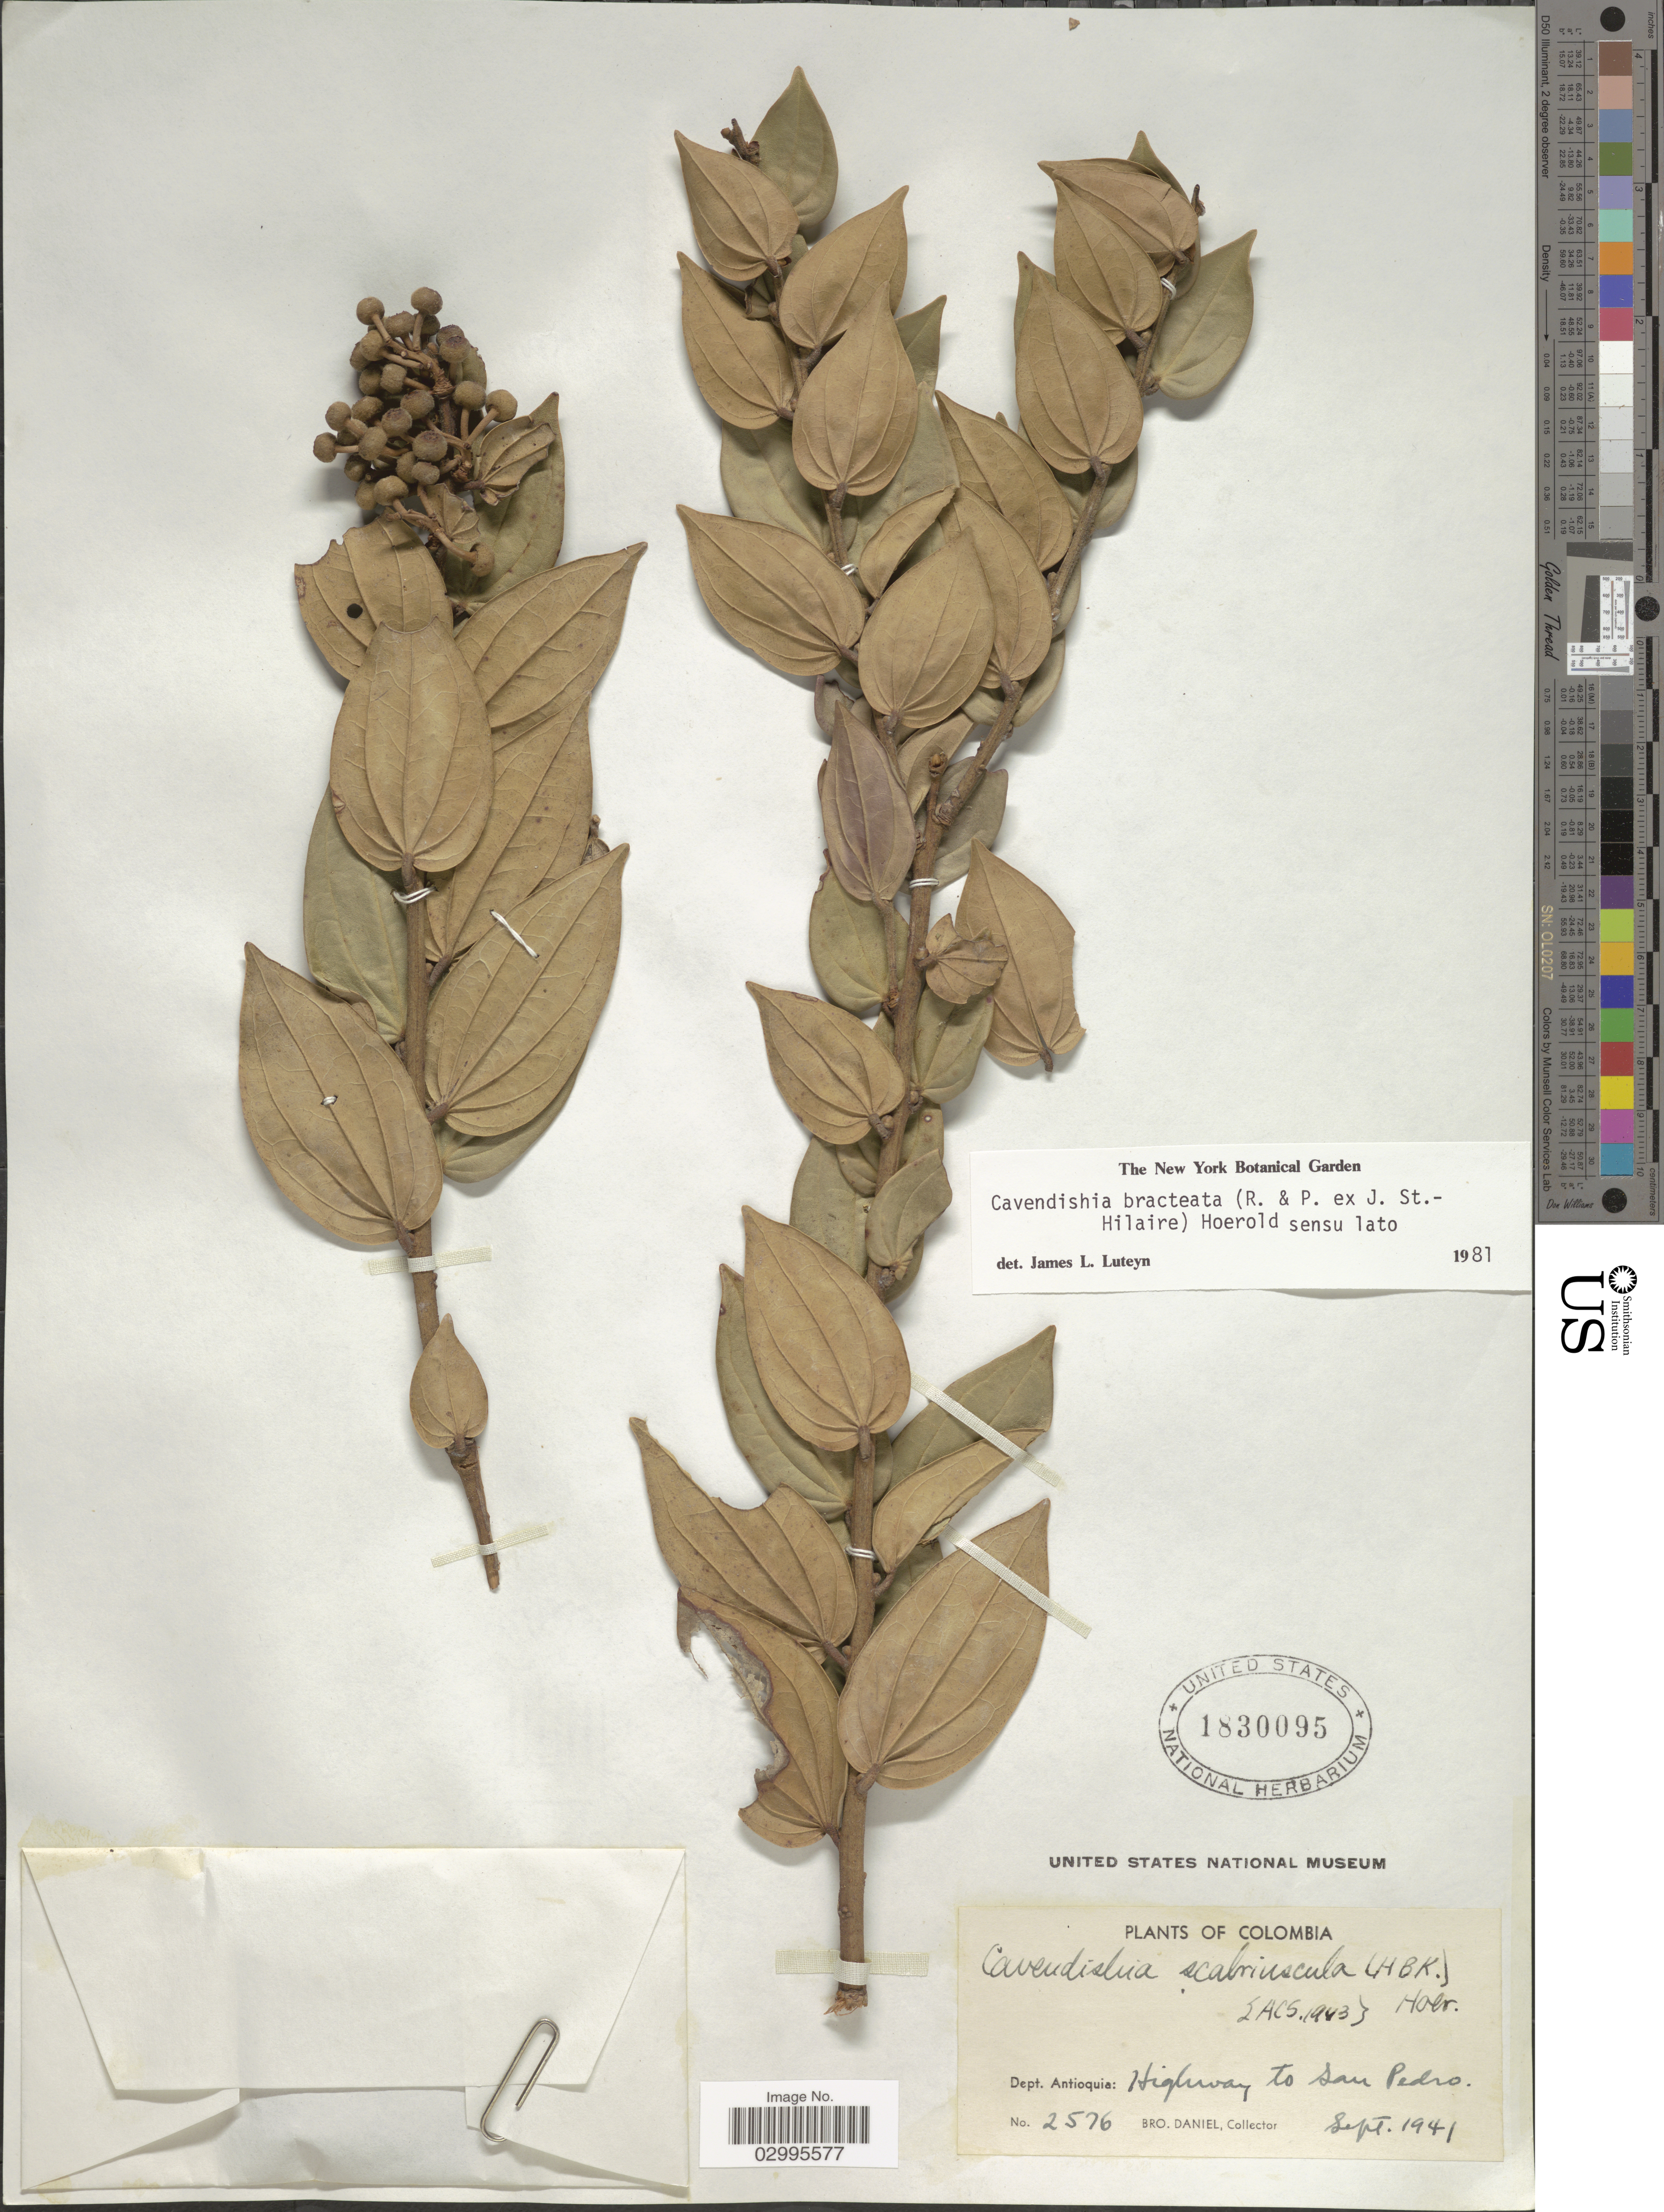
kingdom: Plantae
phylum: Tracheophyta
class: Magnoliopsida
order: Ericales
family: Ericaceae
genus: Cavendishia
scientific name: Cavendishia bracteata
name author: (Ruiz & Pav. ex J. St.-Hil.) Hoerold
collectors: Bro. Daniel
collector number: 2576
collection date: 1941-09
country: Colombia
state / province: Antioquia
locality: Depto. Antioquia: Highway to San Pedro.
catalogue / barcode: US 1830095